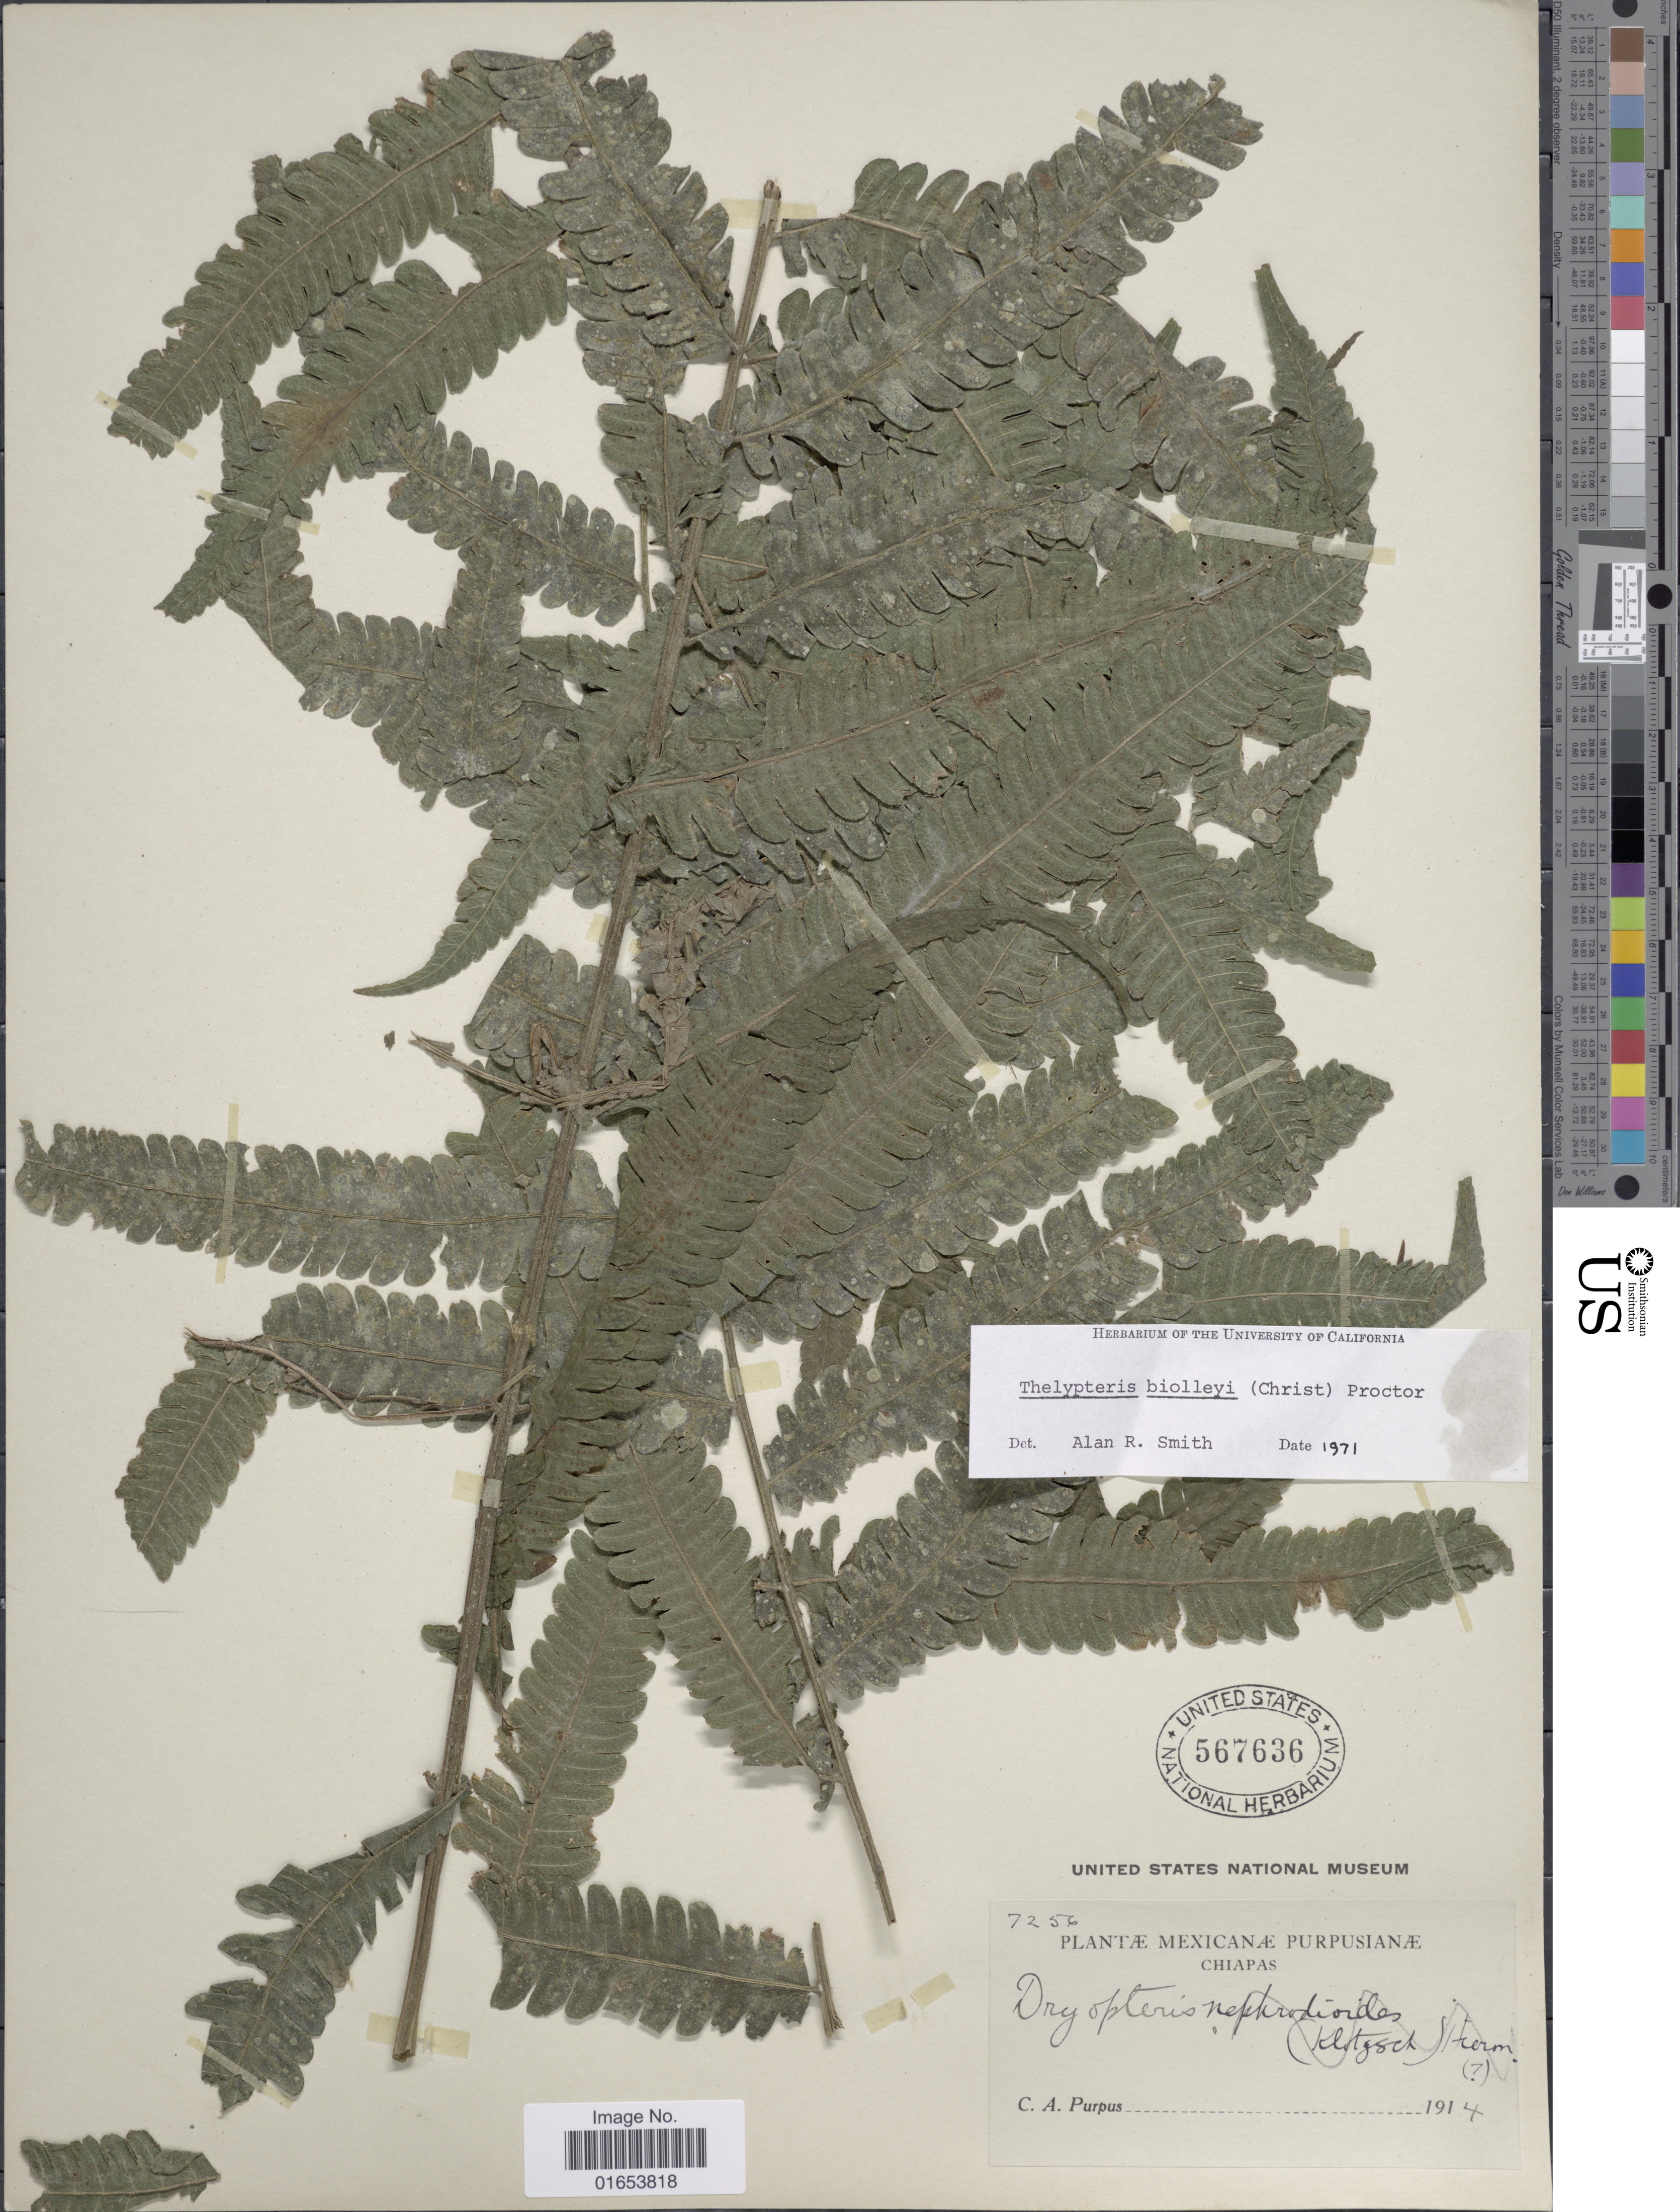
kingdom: Plantae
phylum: Tracheophyta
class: Polypodiopsida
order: Polypodiales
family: Thelypteridaceae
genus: Goniopteris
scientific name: Goniopteris biolleyi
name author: (C. Chr.) Pic. Serm.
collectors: C. A. Purpus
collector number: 7256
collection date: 1914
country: Mexico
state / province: Chiapas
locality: Mexicanae, Chiapas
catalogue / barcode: US 567636